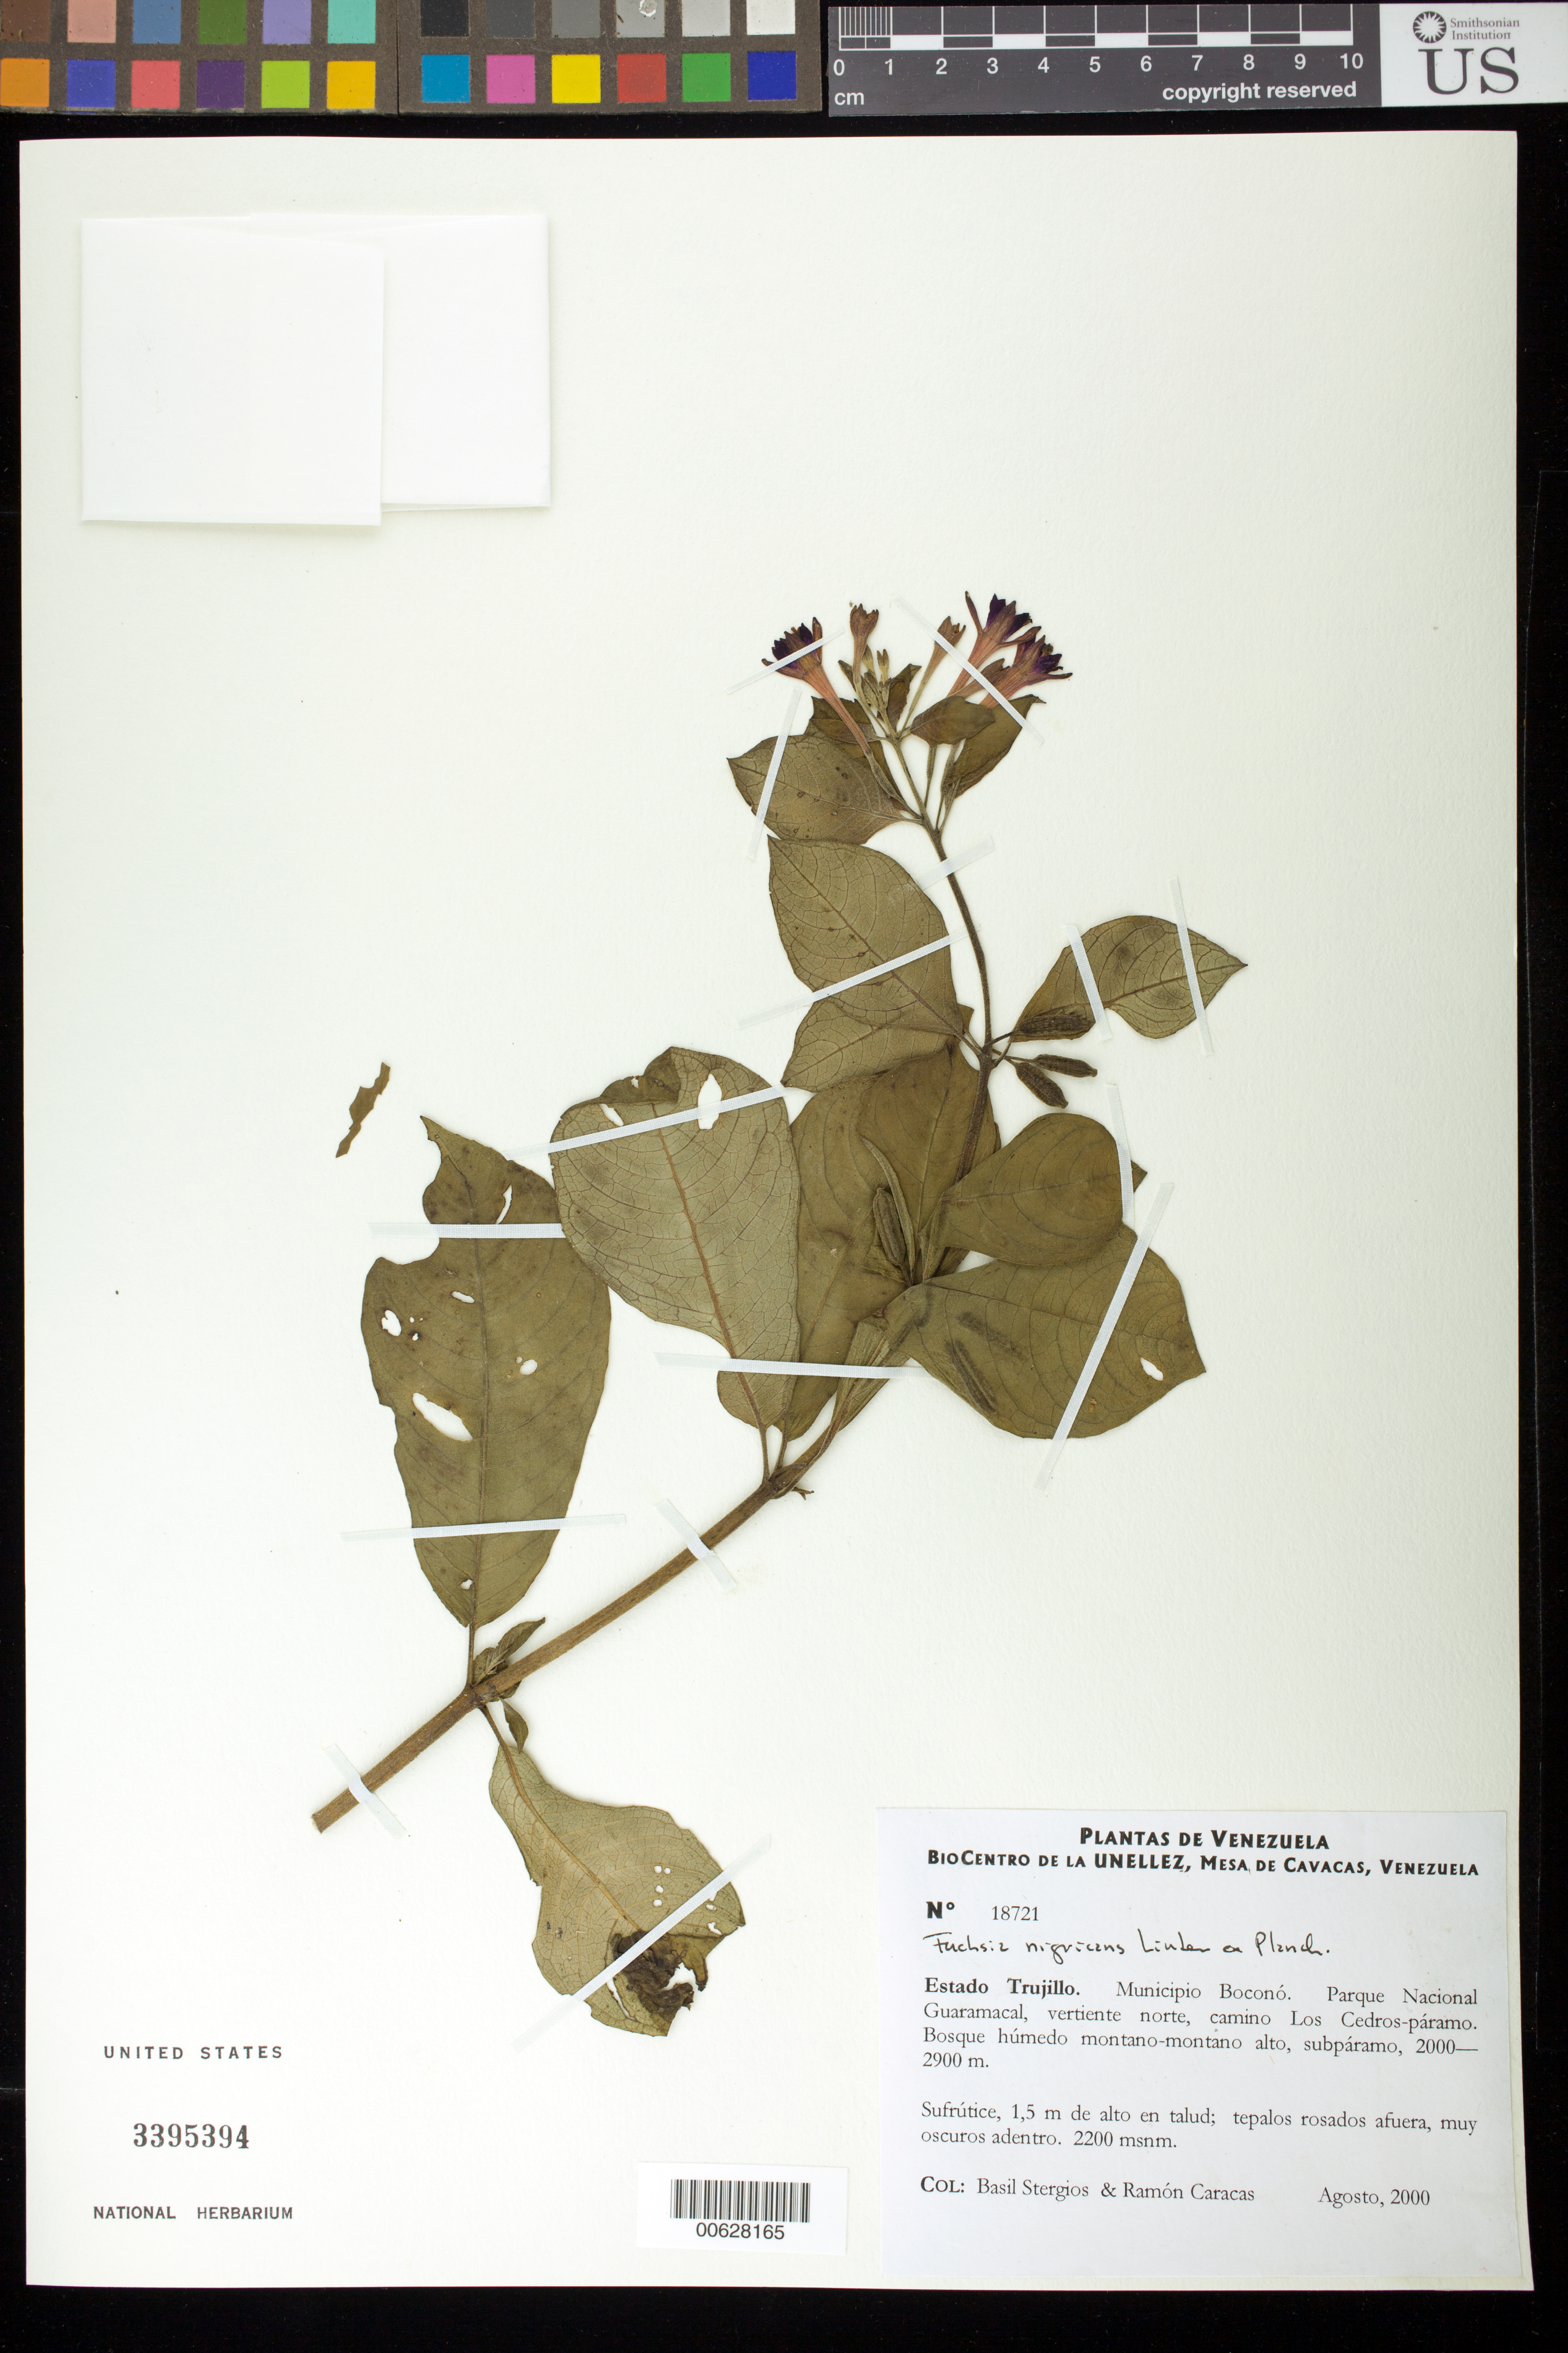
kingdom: Plantae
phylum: Tracheophyta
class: Magnoliopsida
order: Myrtales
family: Onagraceae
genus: Fuchsia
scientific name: Fuchsia nigricans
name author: Linden ex Planch.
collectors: B. G. Stergios & R. Caracas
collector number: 18721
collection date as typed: Aug 2000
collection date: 2000-08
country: Venezuela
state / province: Trujillo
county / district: Boconó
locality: Parque Nacional Guaramacal, vertiente N, camino Los Cedros-páramo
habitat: Bosque húmedo montano-montano alto, subpáramo.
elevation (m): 2200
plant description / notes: K, PORT, US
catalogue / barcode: US 3395394